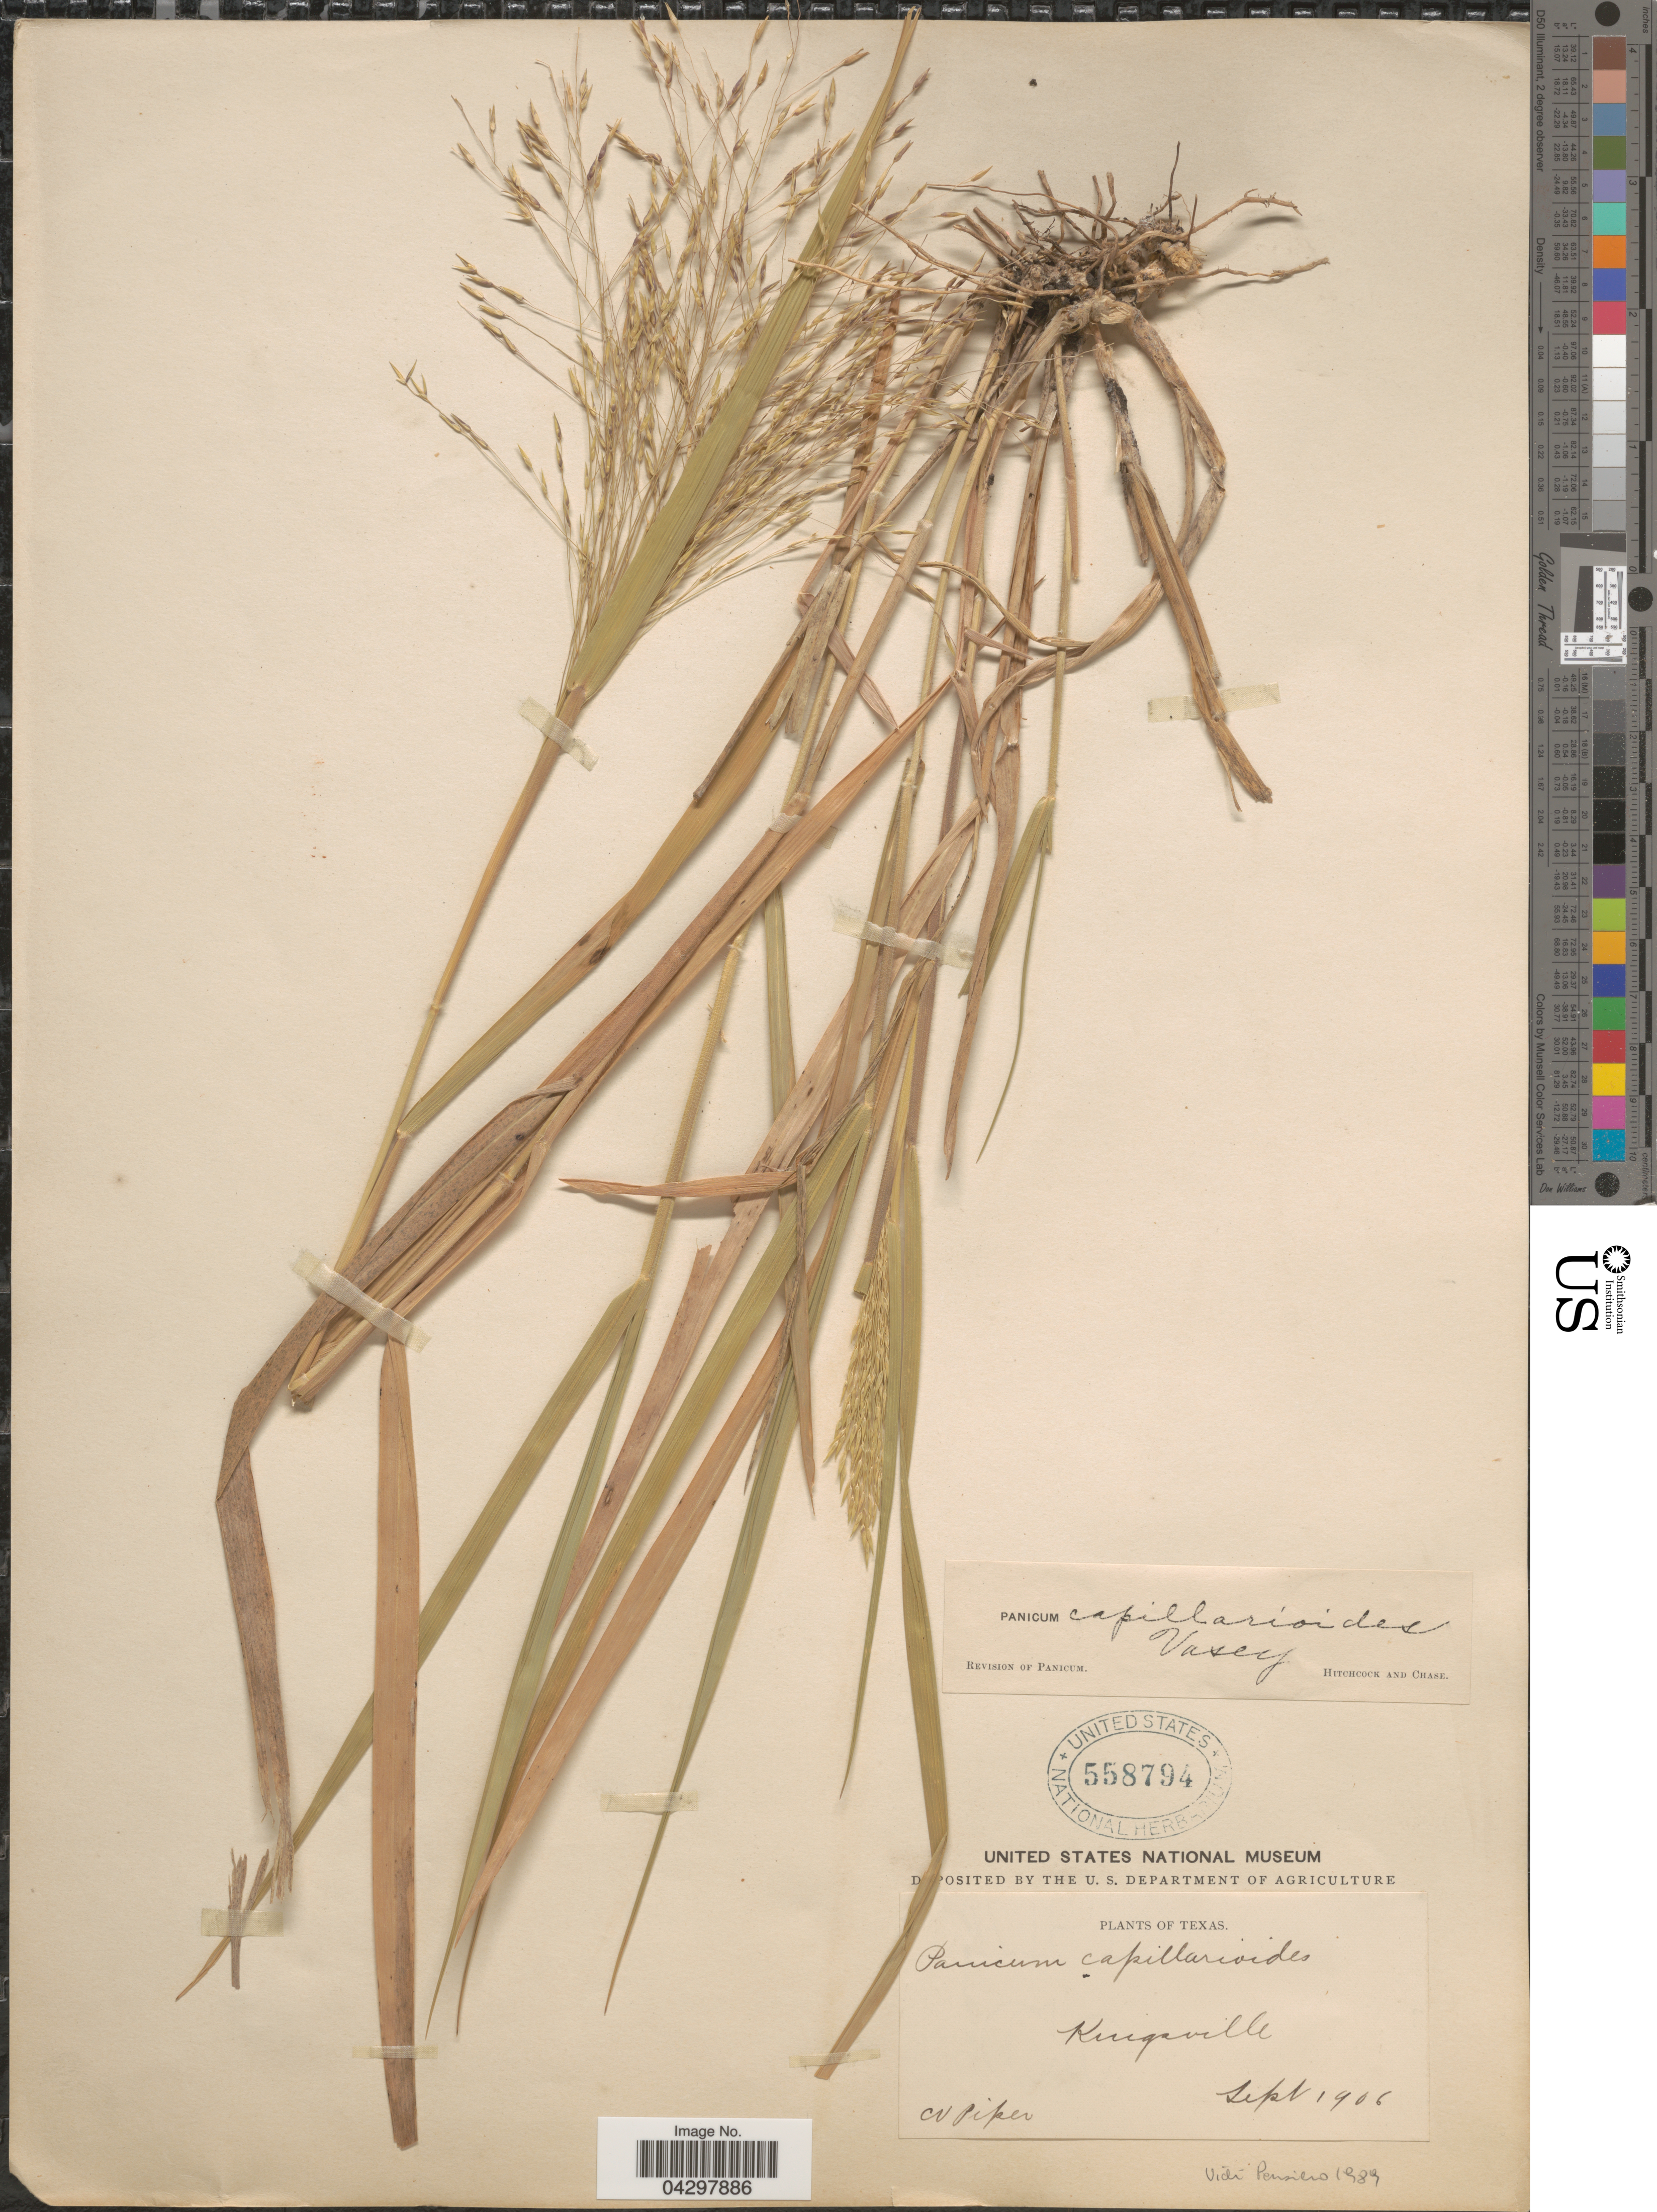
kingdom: Plantae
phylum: Tracheophyta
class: Liliopsida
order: Poales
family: Poaceae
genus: Panicum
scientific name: Panicum capillarioides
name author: Vasey in J.M. Coult.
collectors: C. V. Piper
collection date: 1906-09-01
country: United States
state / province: Texas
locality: Kingsville.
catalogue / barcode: US 558794